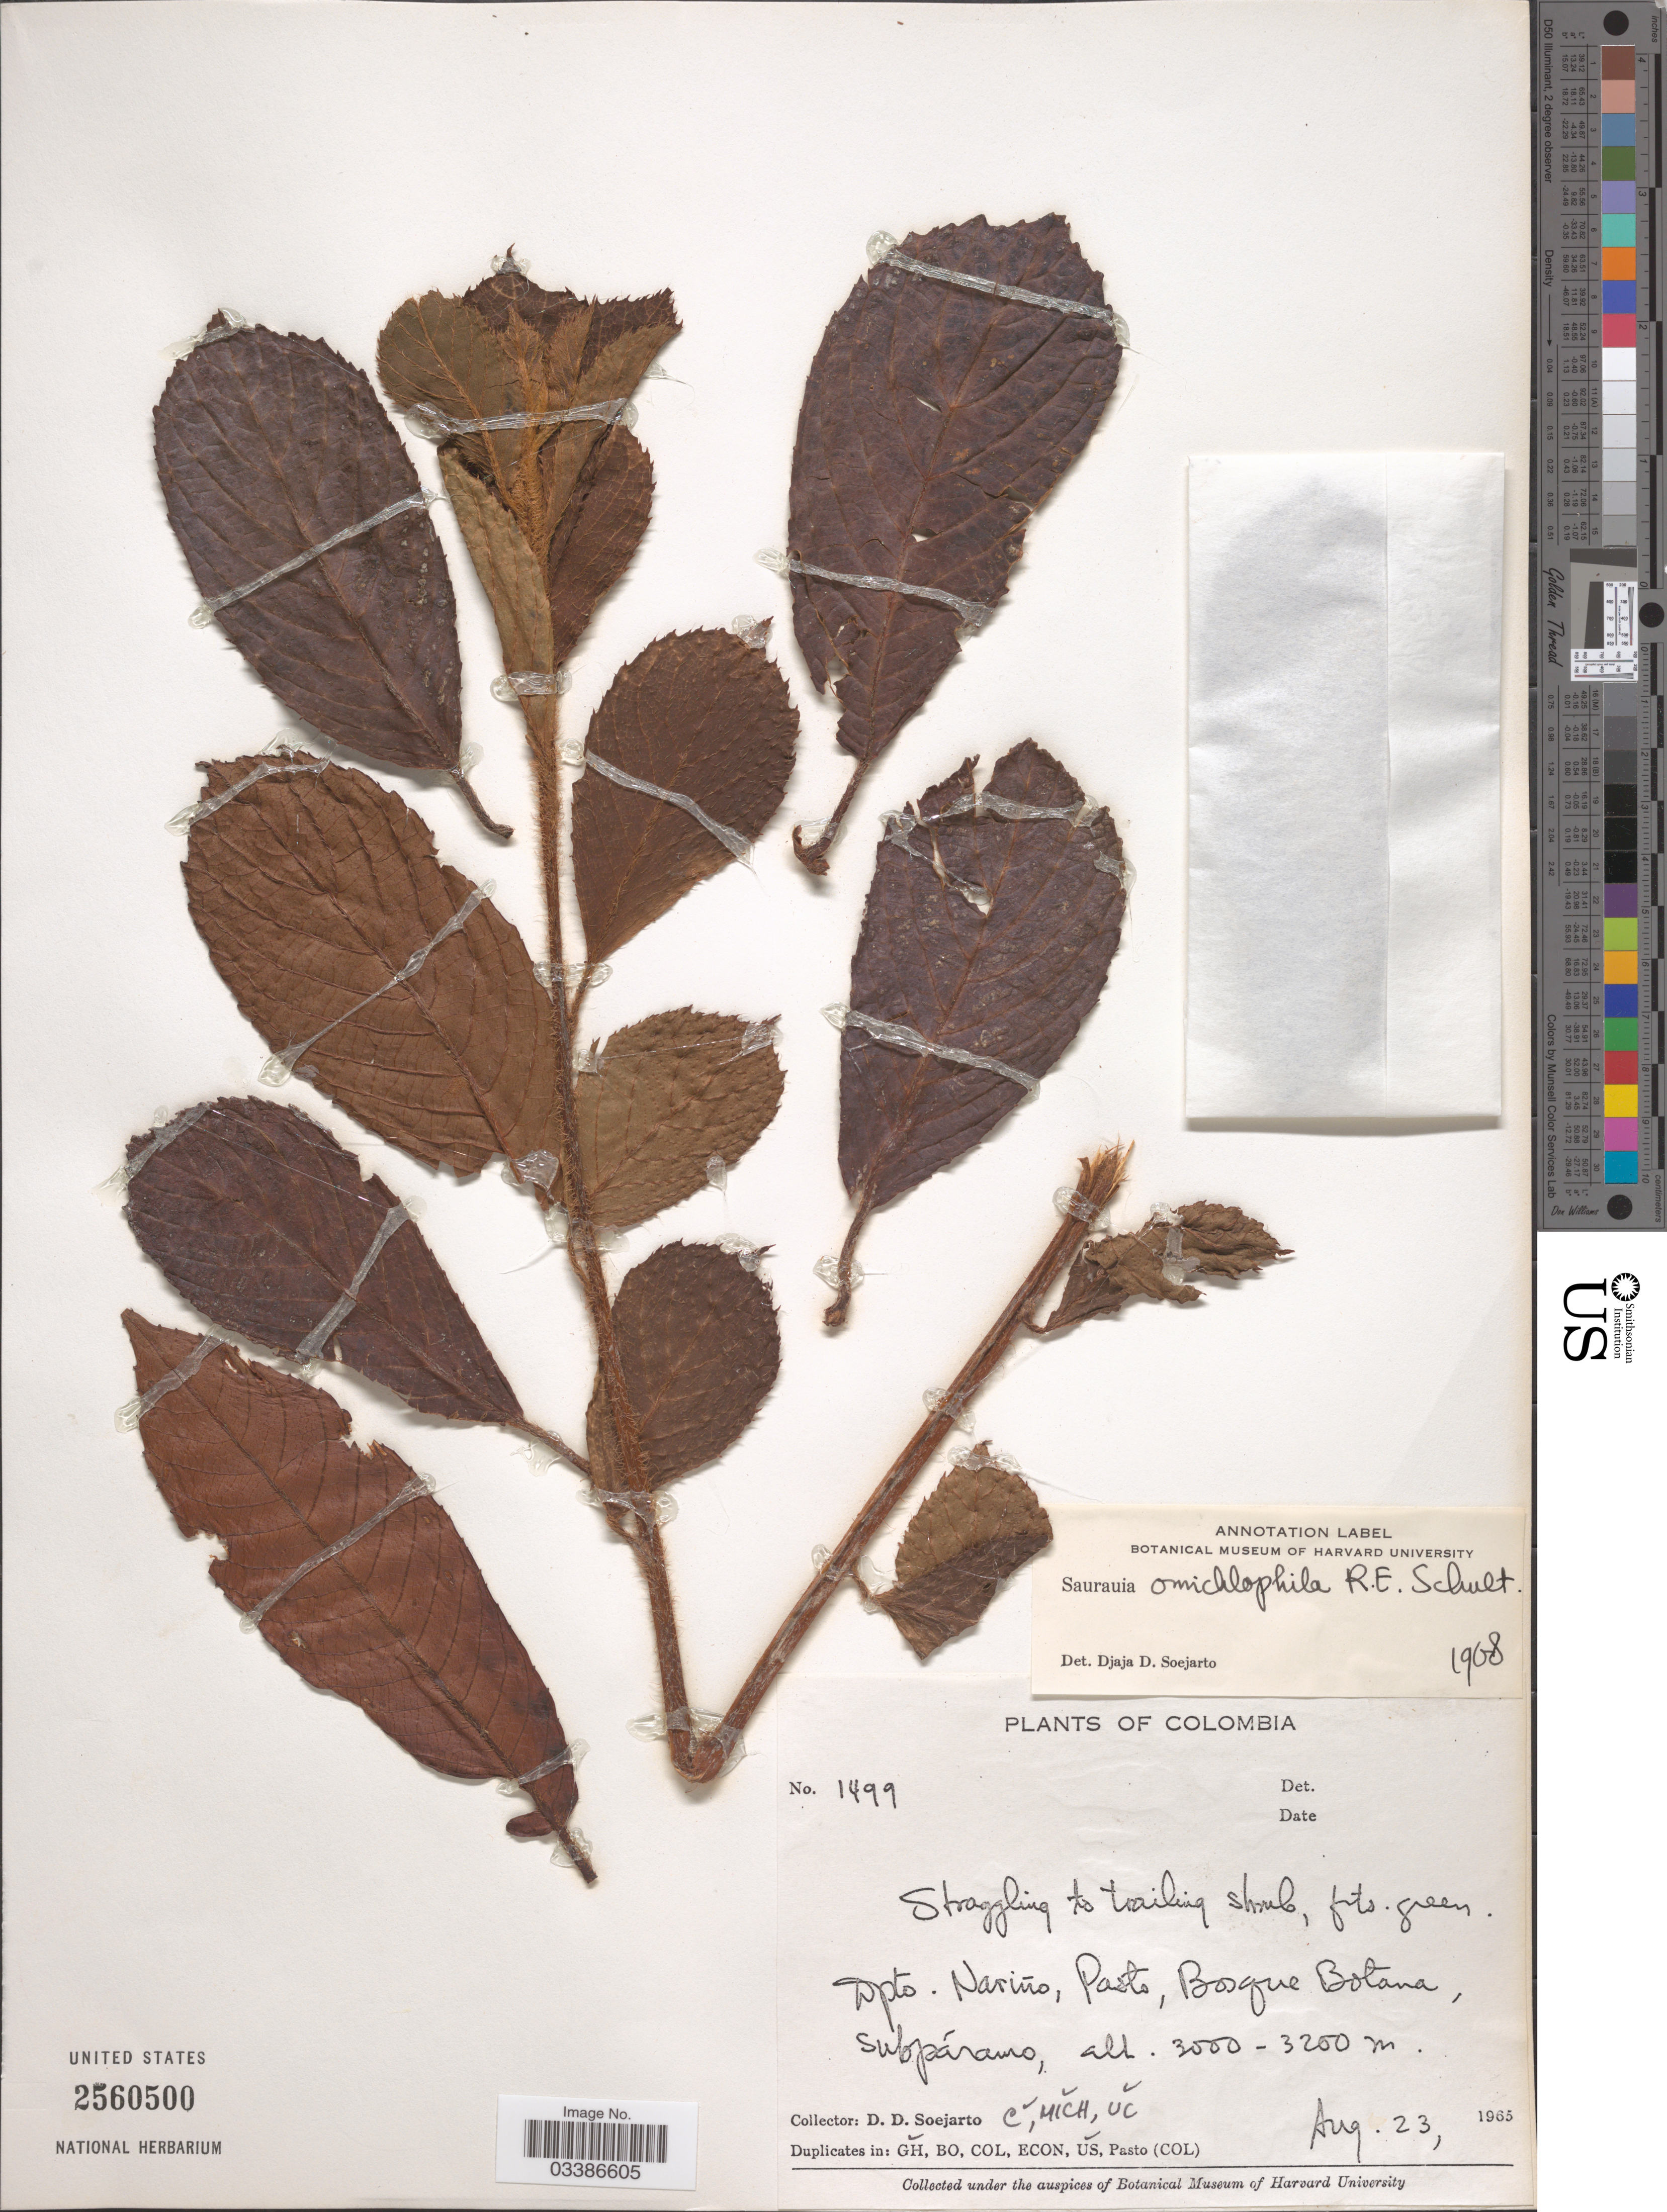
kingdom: Plantae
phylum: Tracheophyta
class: Magnoliopsida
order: Ericales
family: Actinidiaceae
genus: Saurauia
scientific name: Saurauia omichlophila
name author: R.E. Schult.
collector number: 1499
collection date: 1965-08-23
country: Colombia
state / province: Nariño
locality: Dpto. Nariño, Pasto, Bosque Botana.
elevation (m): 3000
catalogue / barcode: US 2560500